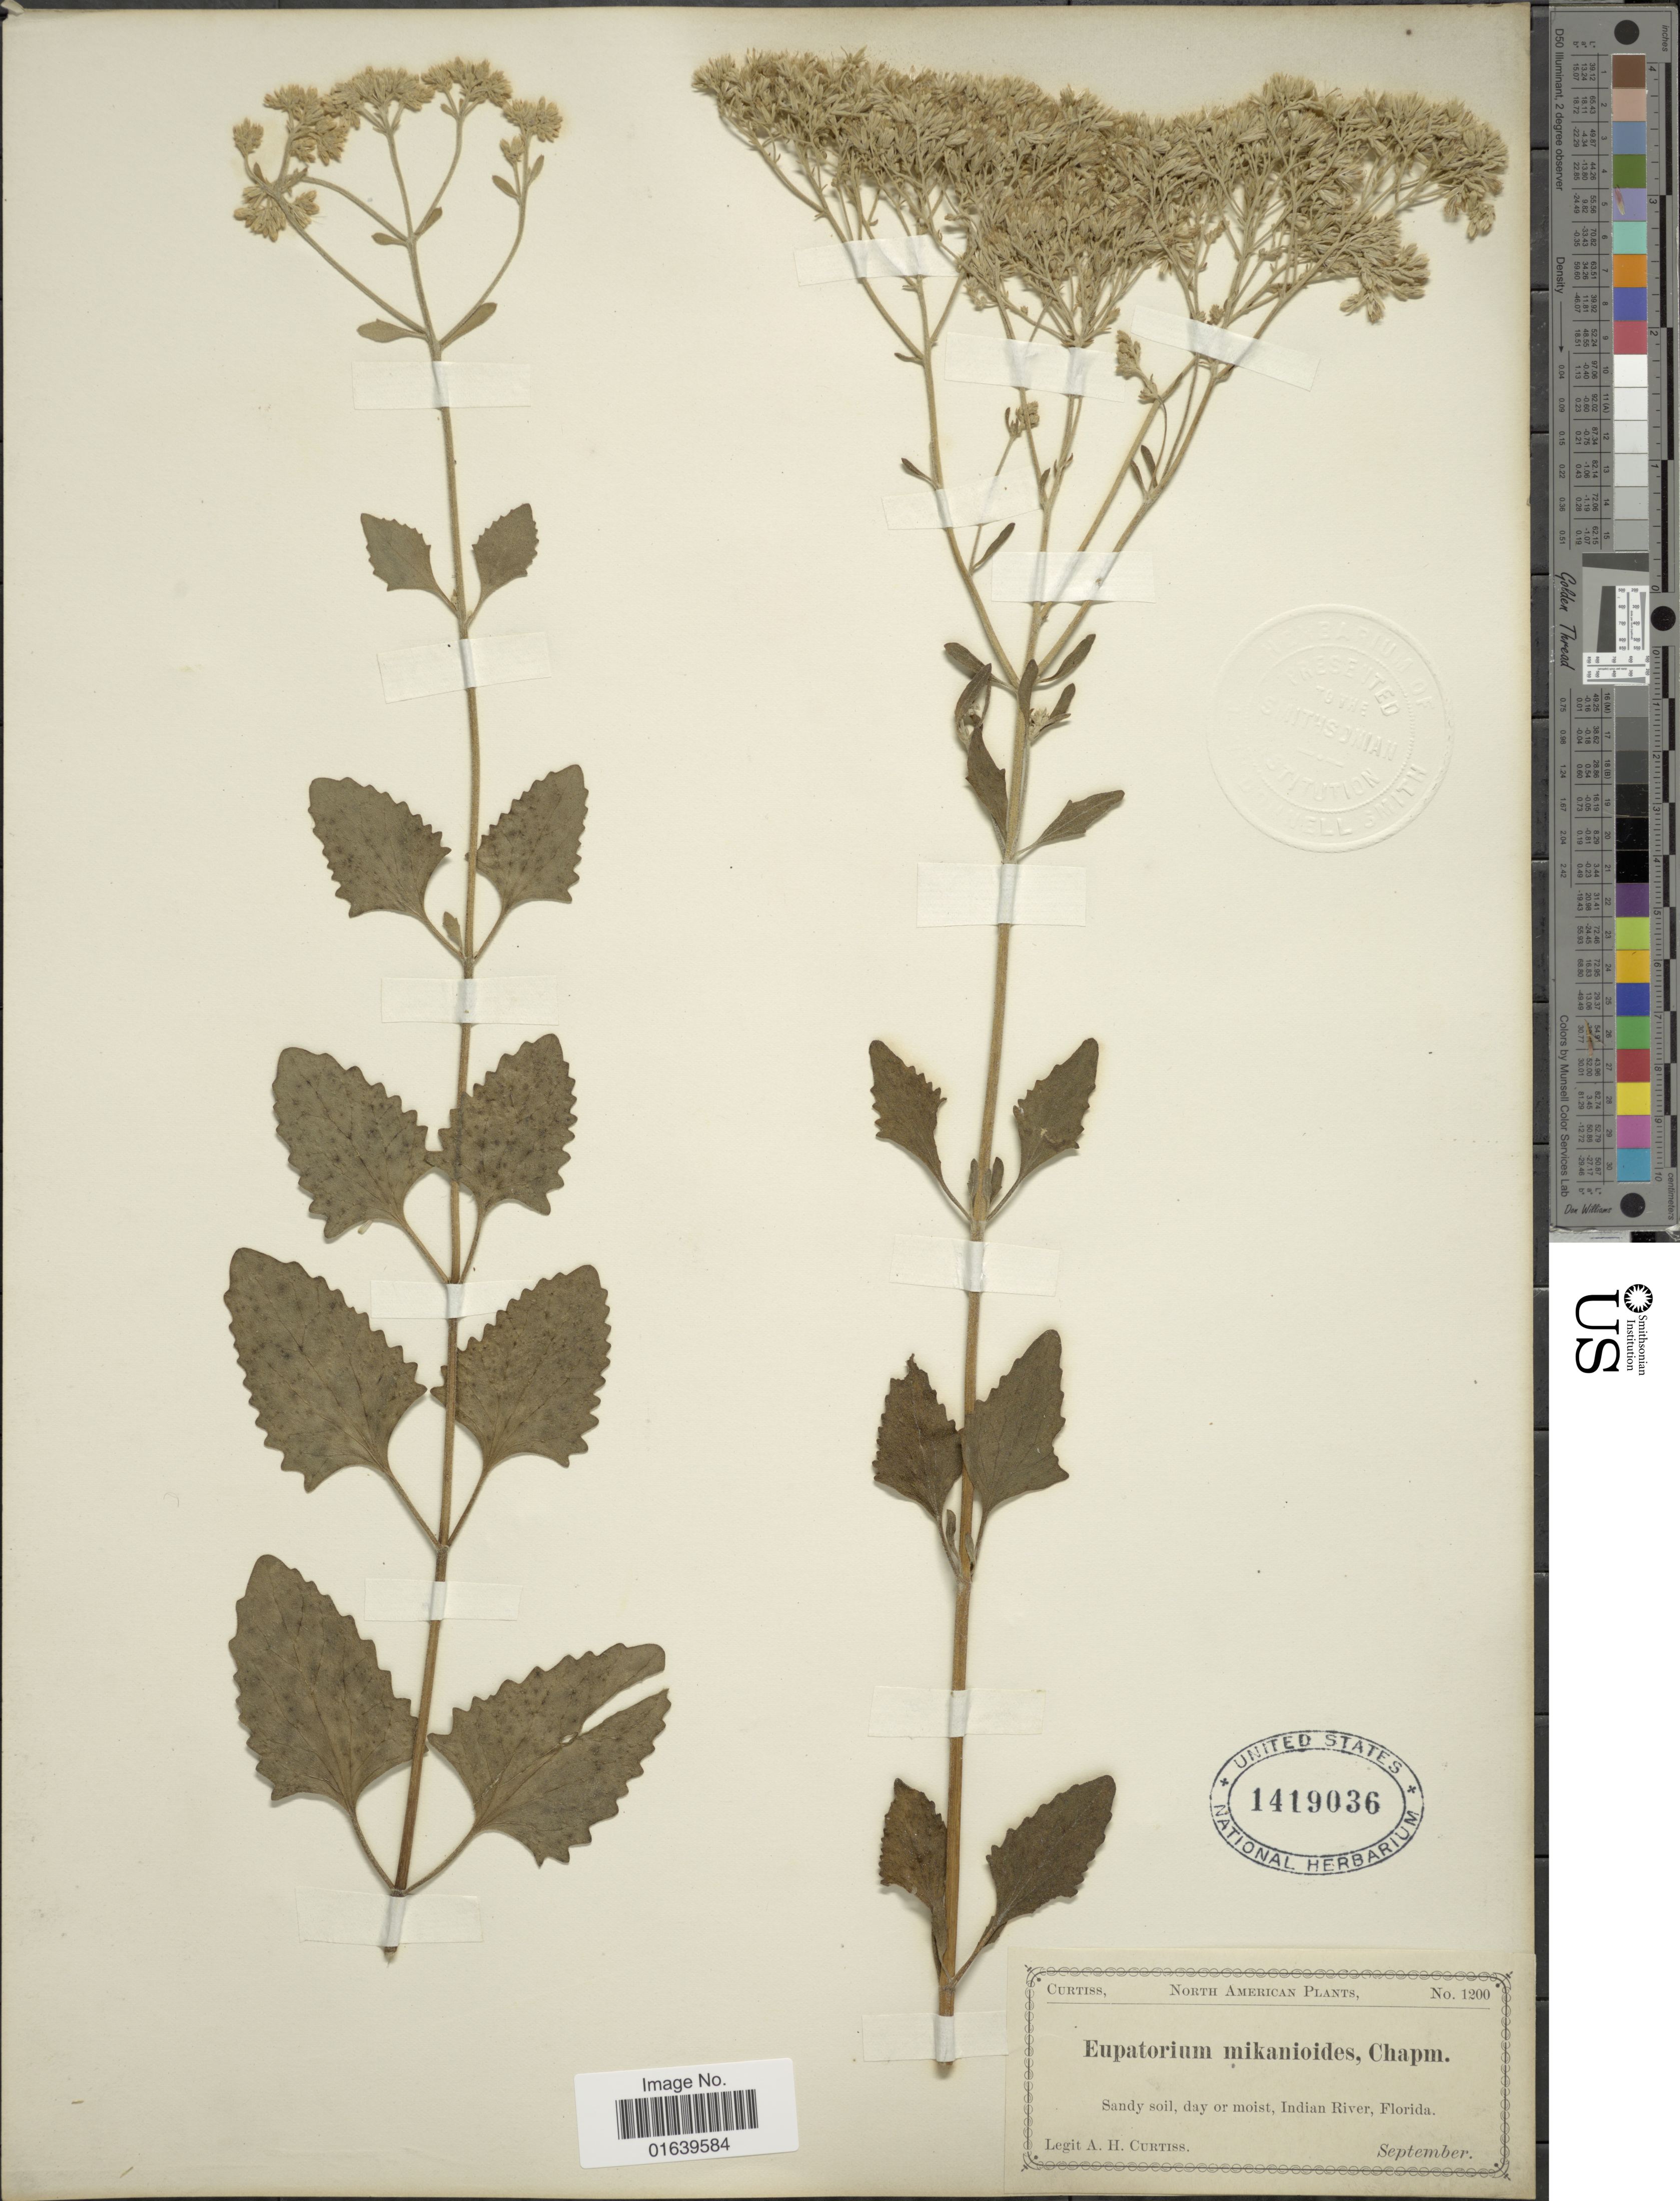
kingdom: Plantae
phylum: Tracheophyta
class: Magnoliopsida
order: Asterales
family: Asteraceae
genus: Eupatorium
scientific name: Eupatorium mikanioides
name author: Chapman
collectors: A. H. Curtiss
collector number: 1200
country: United States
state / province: Florida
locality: Sandy soil, day or moist, Indian River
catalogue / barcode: US 1419036